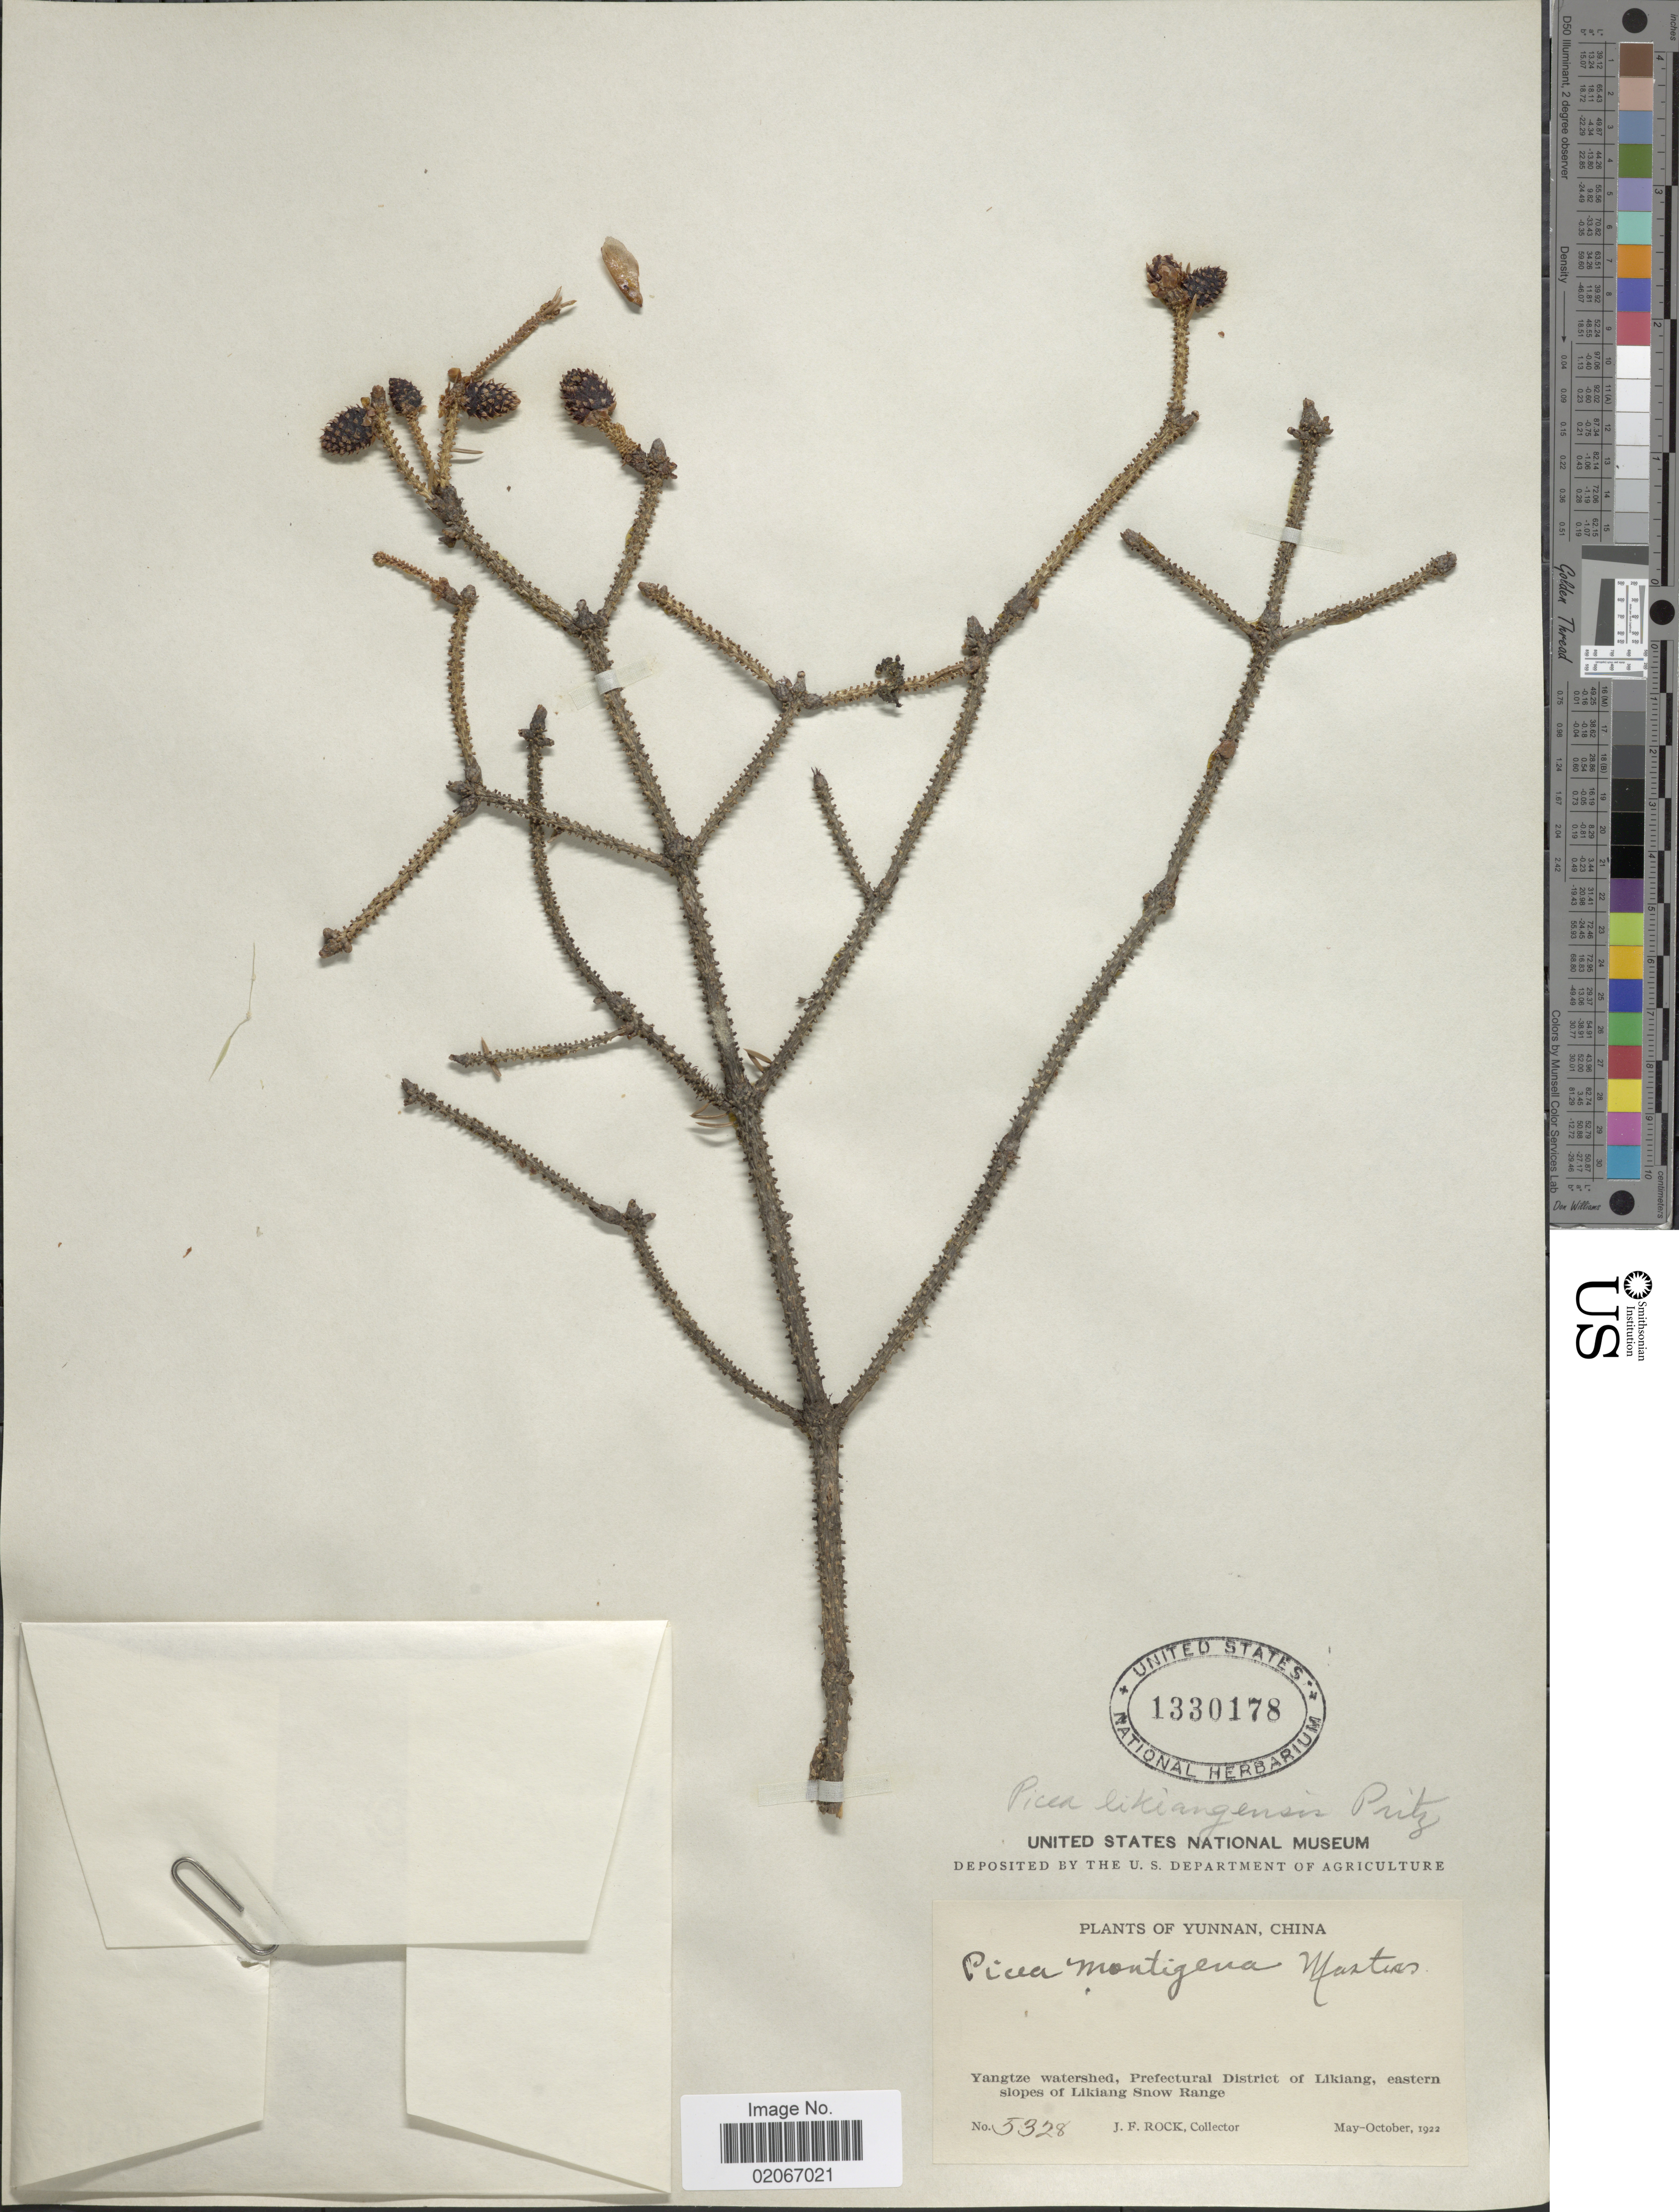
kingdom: Plantae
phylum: Tracheophyta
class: Pinopsida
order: Pinales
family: Pinaceae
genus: Picea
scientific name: Picea likiangensis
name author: (Franch.) E. Pritz.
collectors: J. Rock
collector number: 5328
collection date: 1922-05/1922-10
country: China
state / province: Yunnan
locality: Yangtze watershed, Prefectural District of Likiang, eastern slopes of Likiang Snow Range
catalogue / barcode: US 1330178